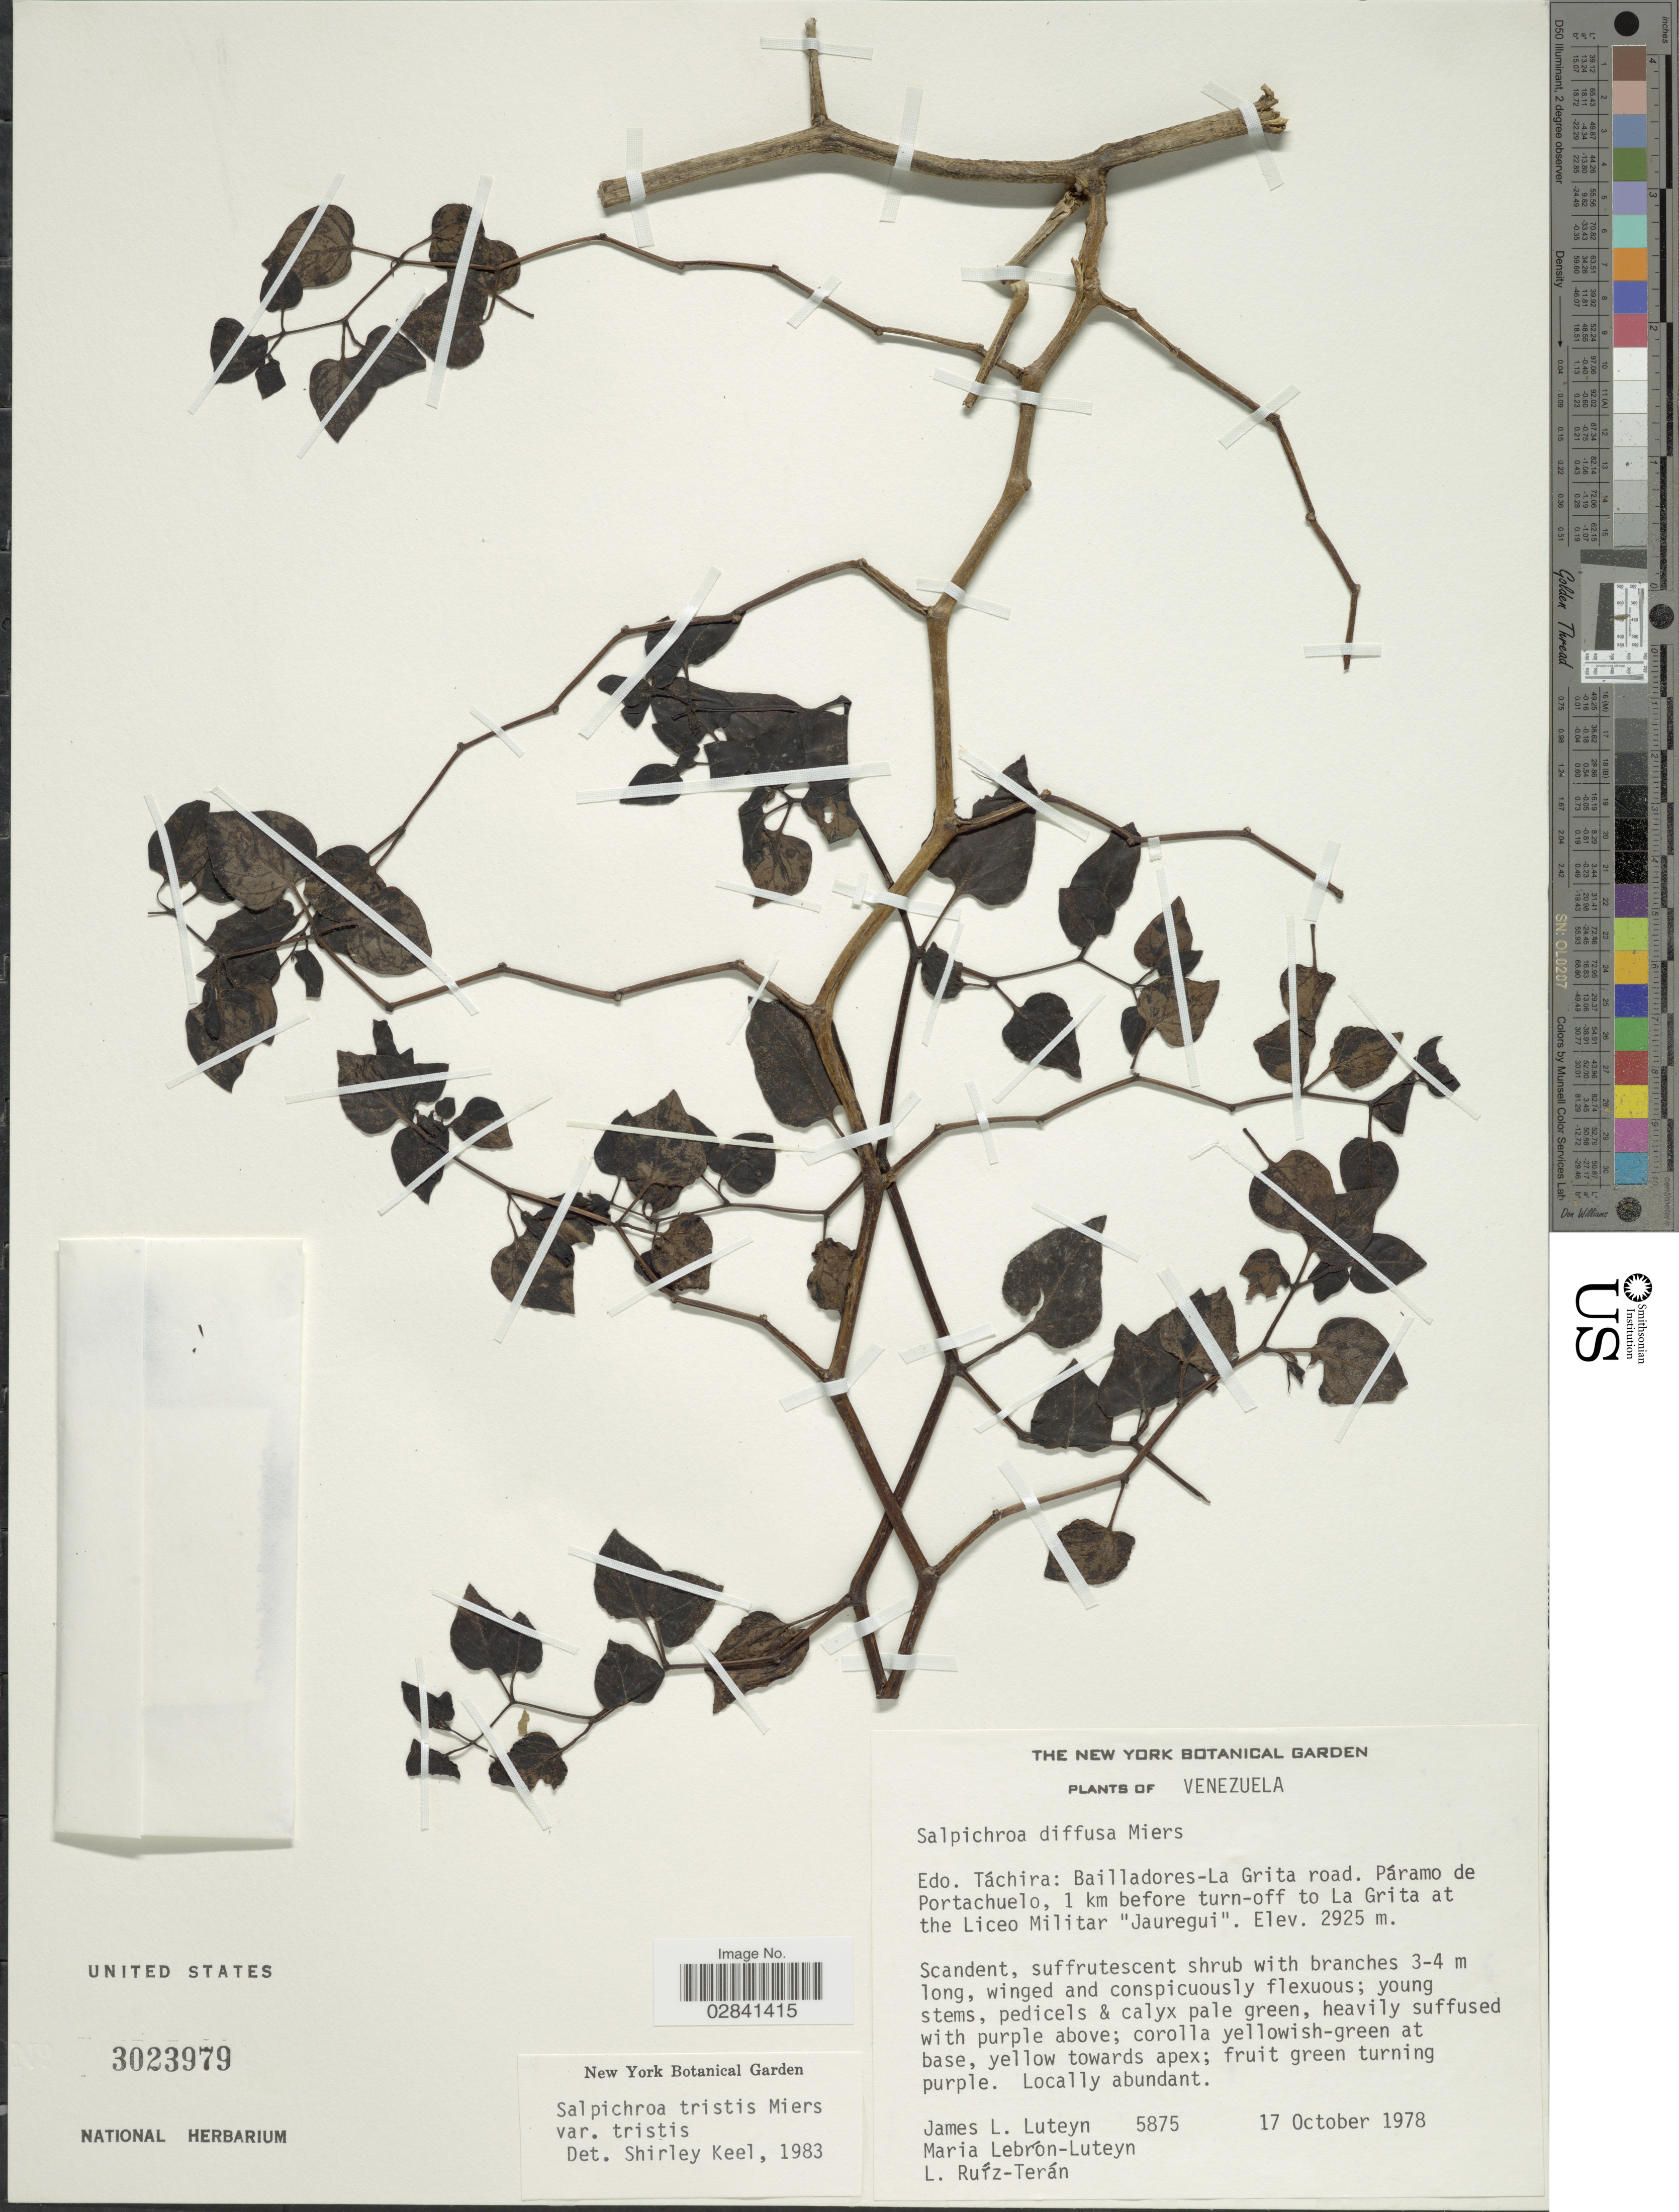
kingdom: Plantae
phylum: Tracheophyta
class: Magnoliopsida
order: Solanales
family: Solanaceae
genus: Salpichroa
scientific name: Salpichroa tristis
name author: Walp.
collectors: J. L. Luteyn, M. L. Lebrón-Luteyn & L. E. Ruíz-Terán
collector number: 5875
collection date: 1978-10-17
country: Venezuela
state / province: Tachira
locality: Bailladores- La Grita road. Páramo de Portachuelo, 1 km before turn-off to La Grita at the Liceo Militar "Jauregui".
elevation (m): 2925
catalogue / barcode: US 3023979